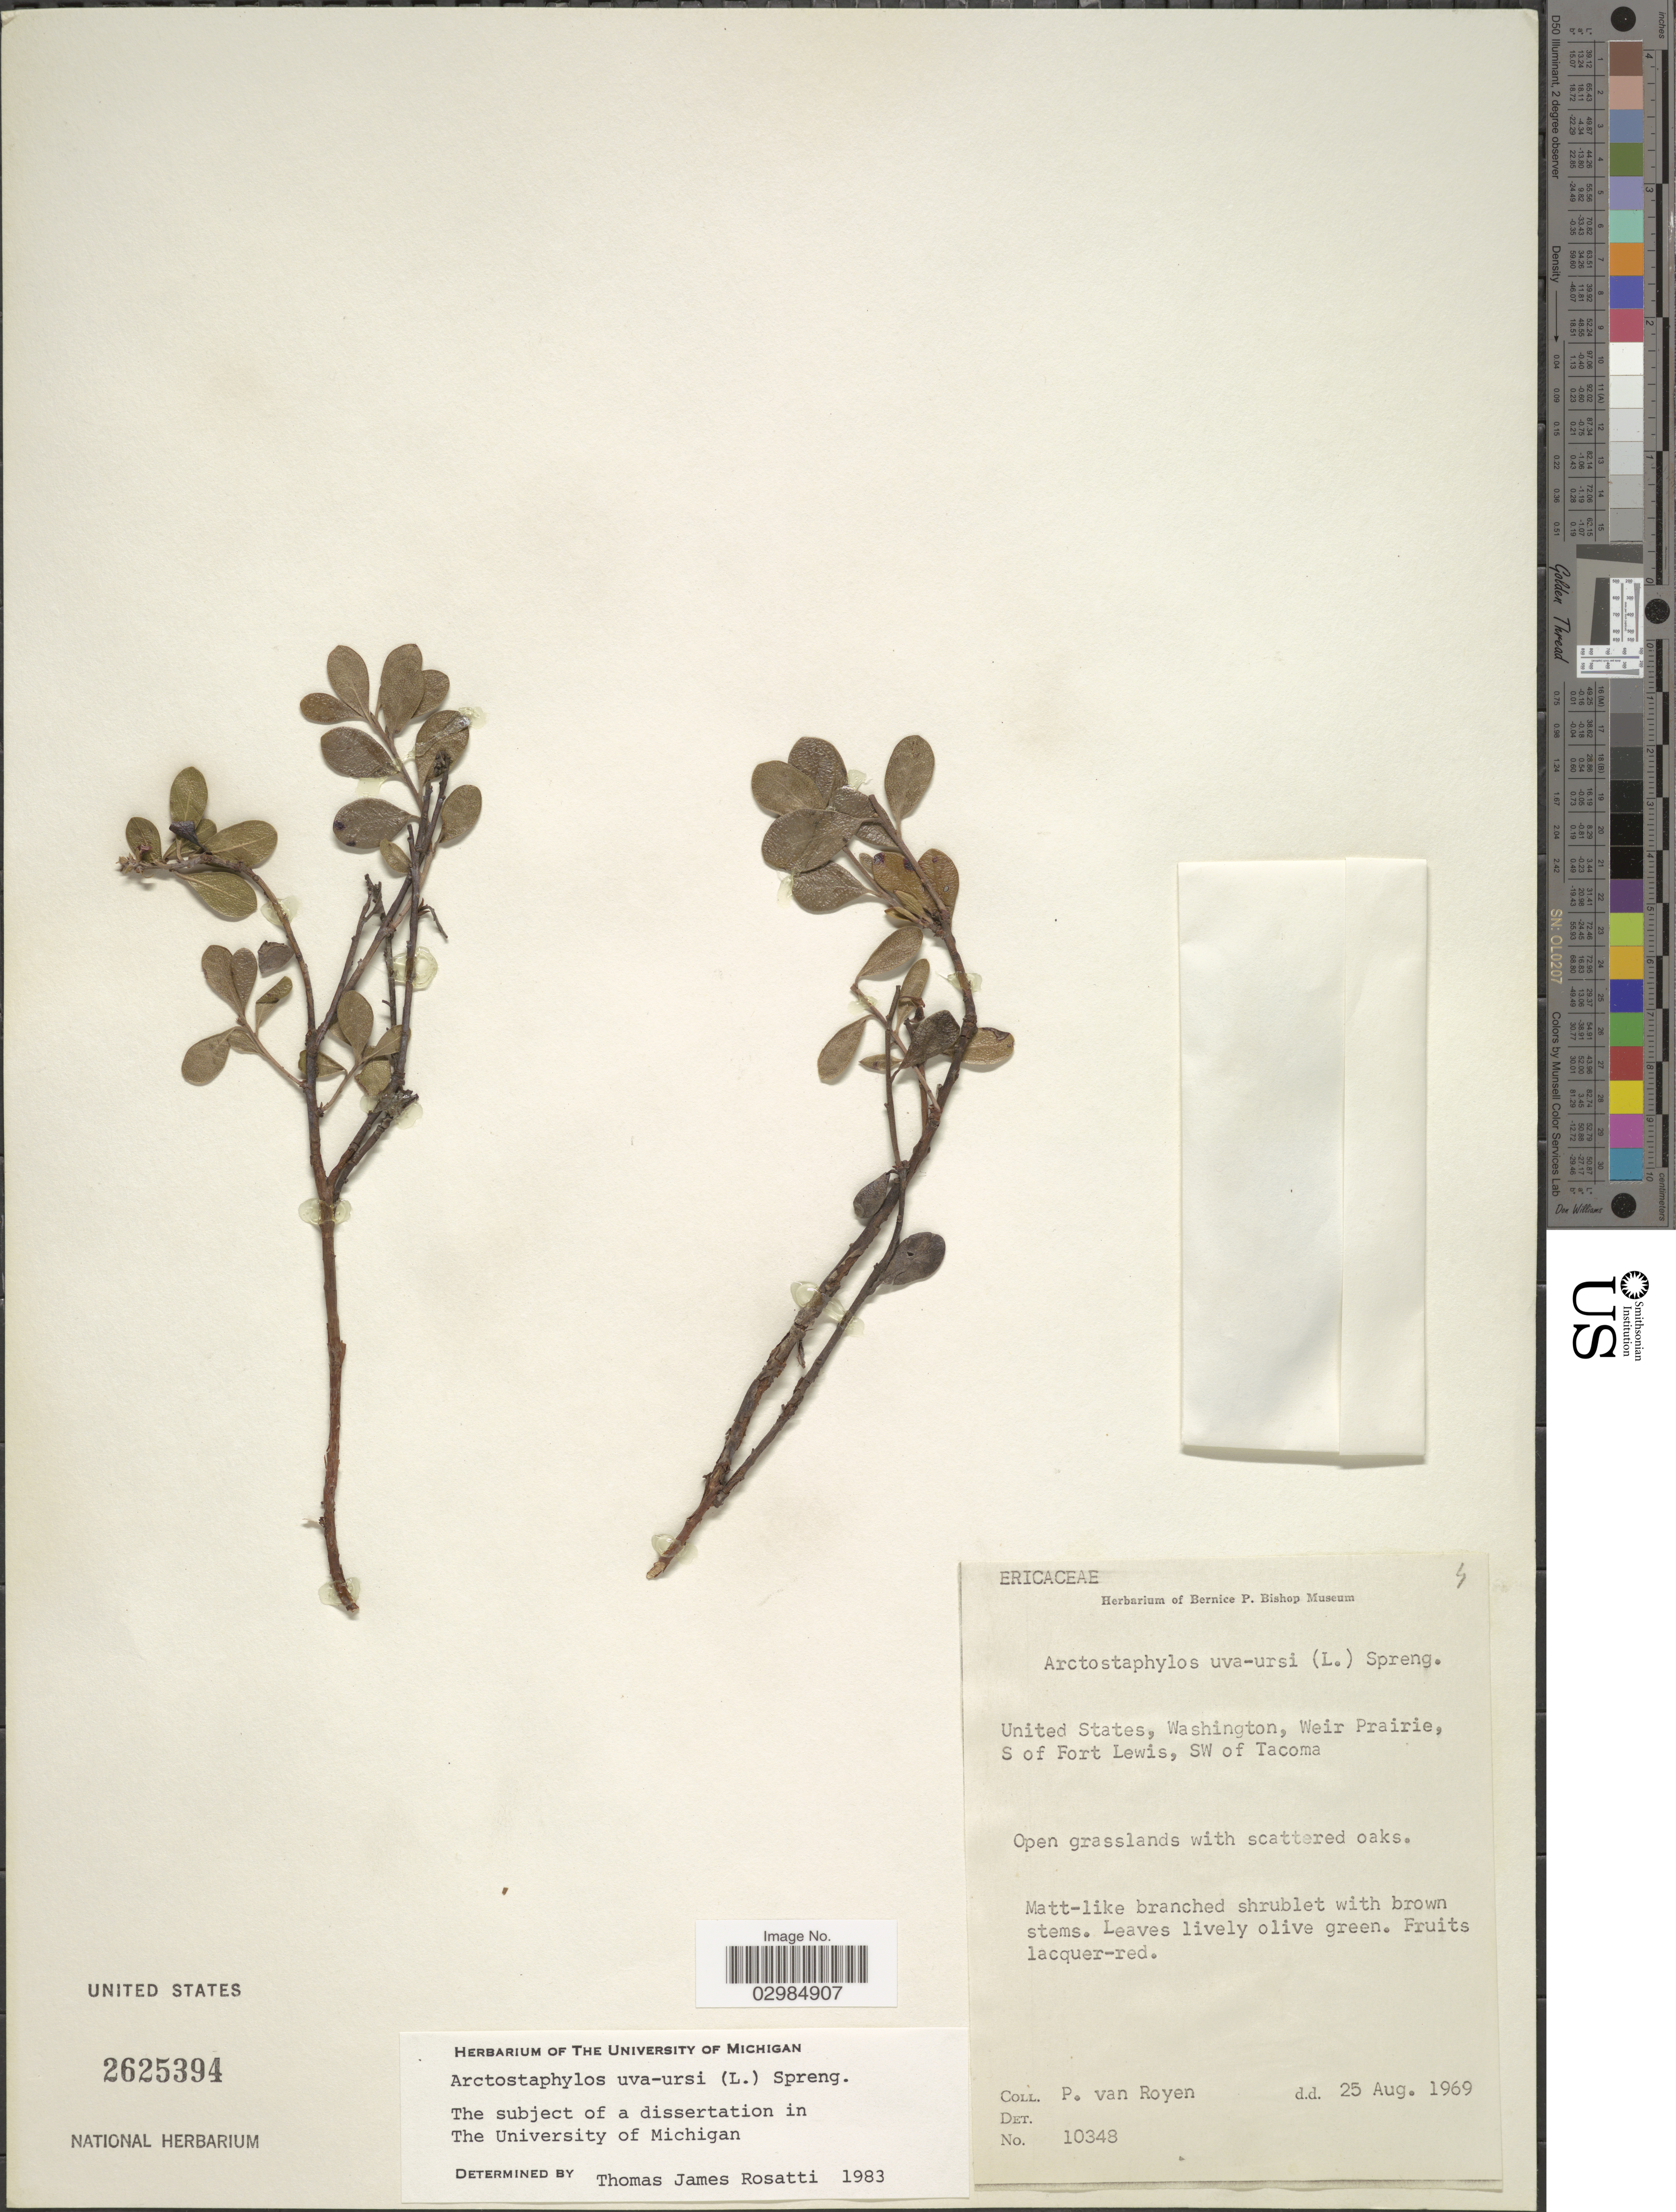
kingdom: Plantae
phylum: Tracheophyta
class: Magnoliopsida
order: Ericales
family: Ericaceae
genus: Arctostaphylos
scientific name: Arctostaphylos uva-ursi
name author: (L.) Spreng.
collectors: P. van Royen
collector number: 10348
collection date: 1969-08-25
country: United States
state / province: Washington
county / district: Pierce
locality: Weir Prairie, S of Fort Lewis, SW of Tacoma.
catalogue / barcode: US 2625394